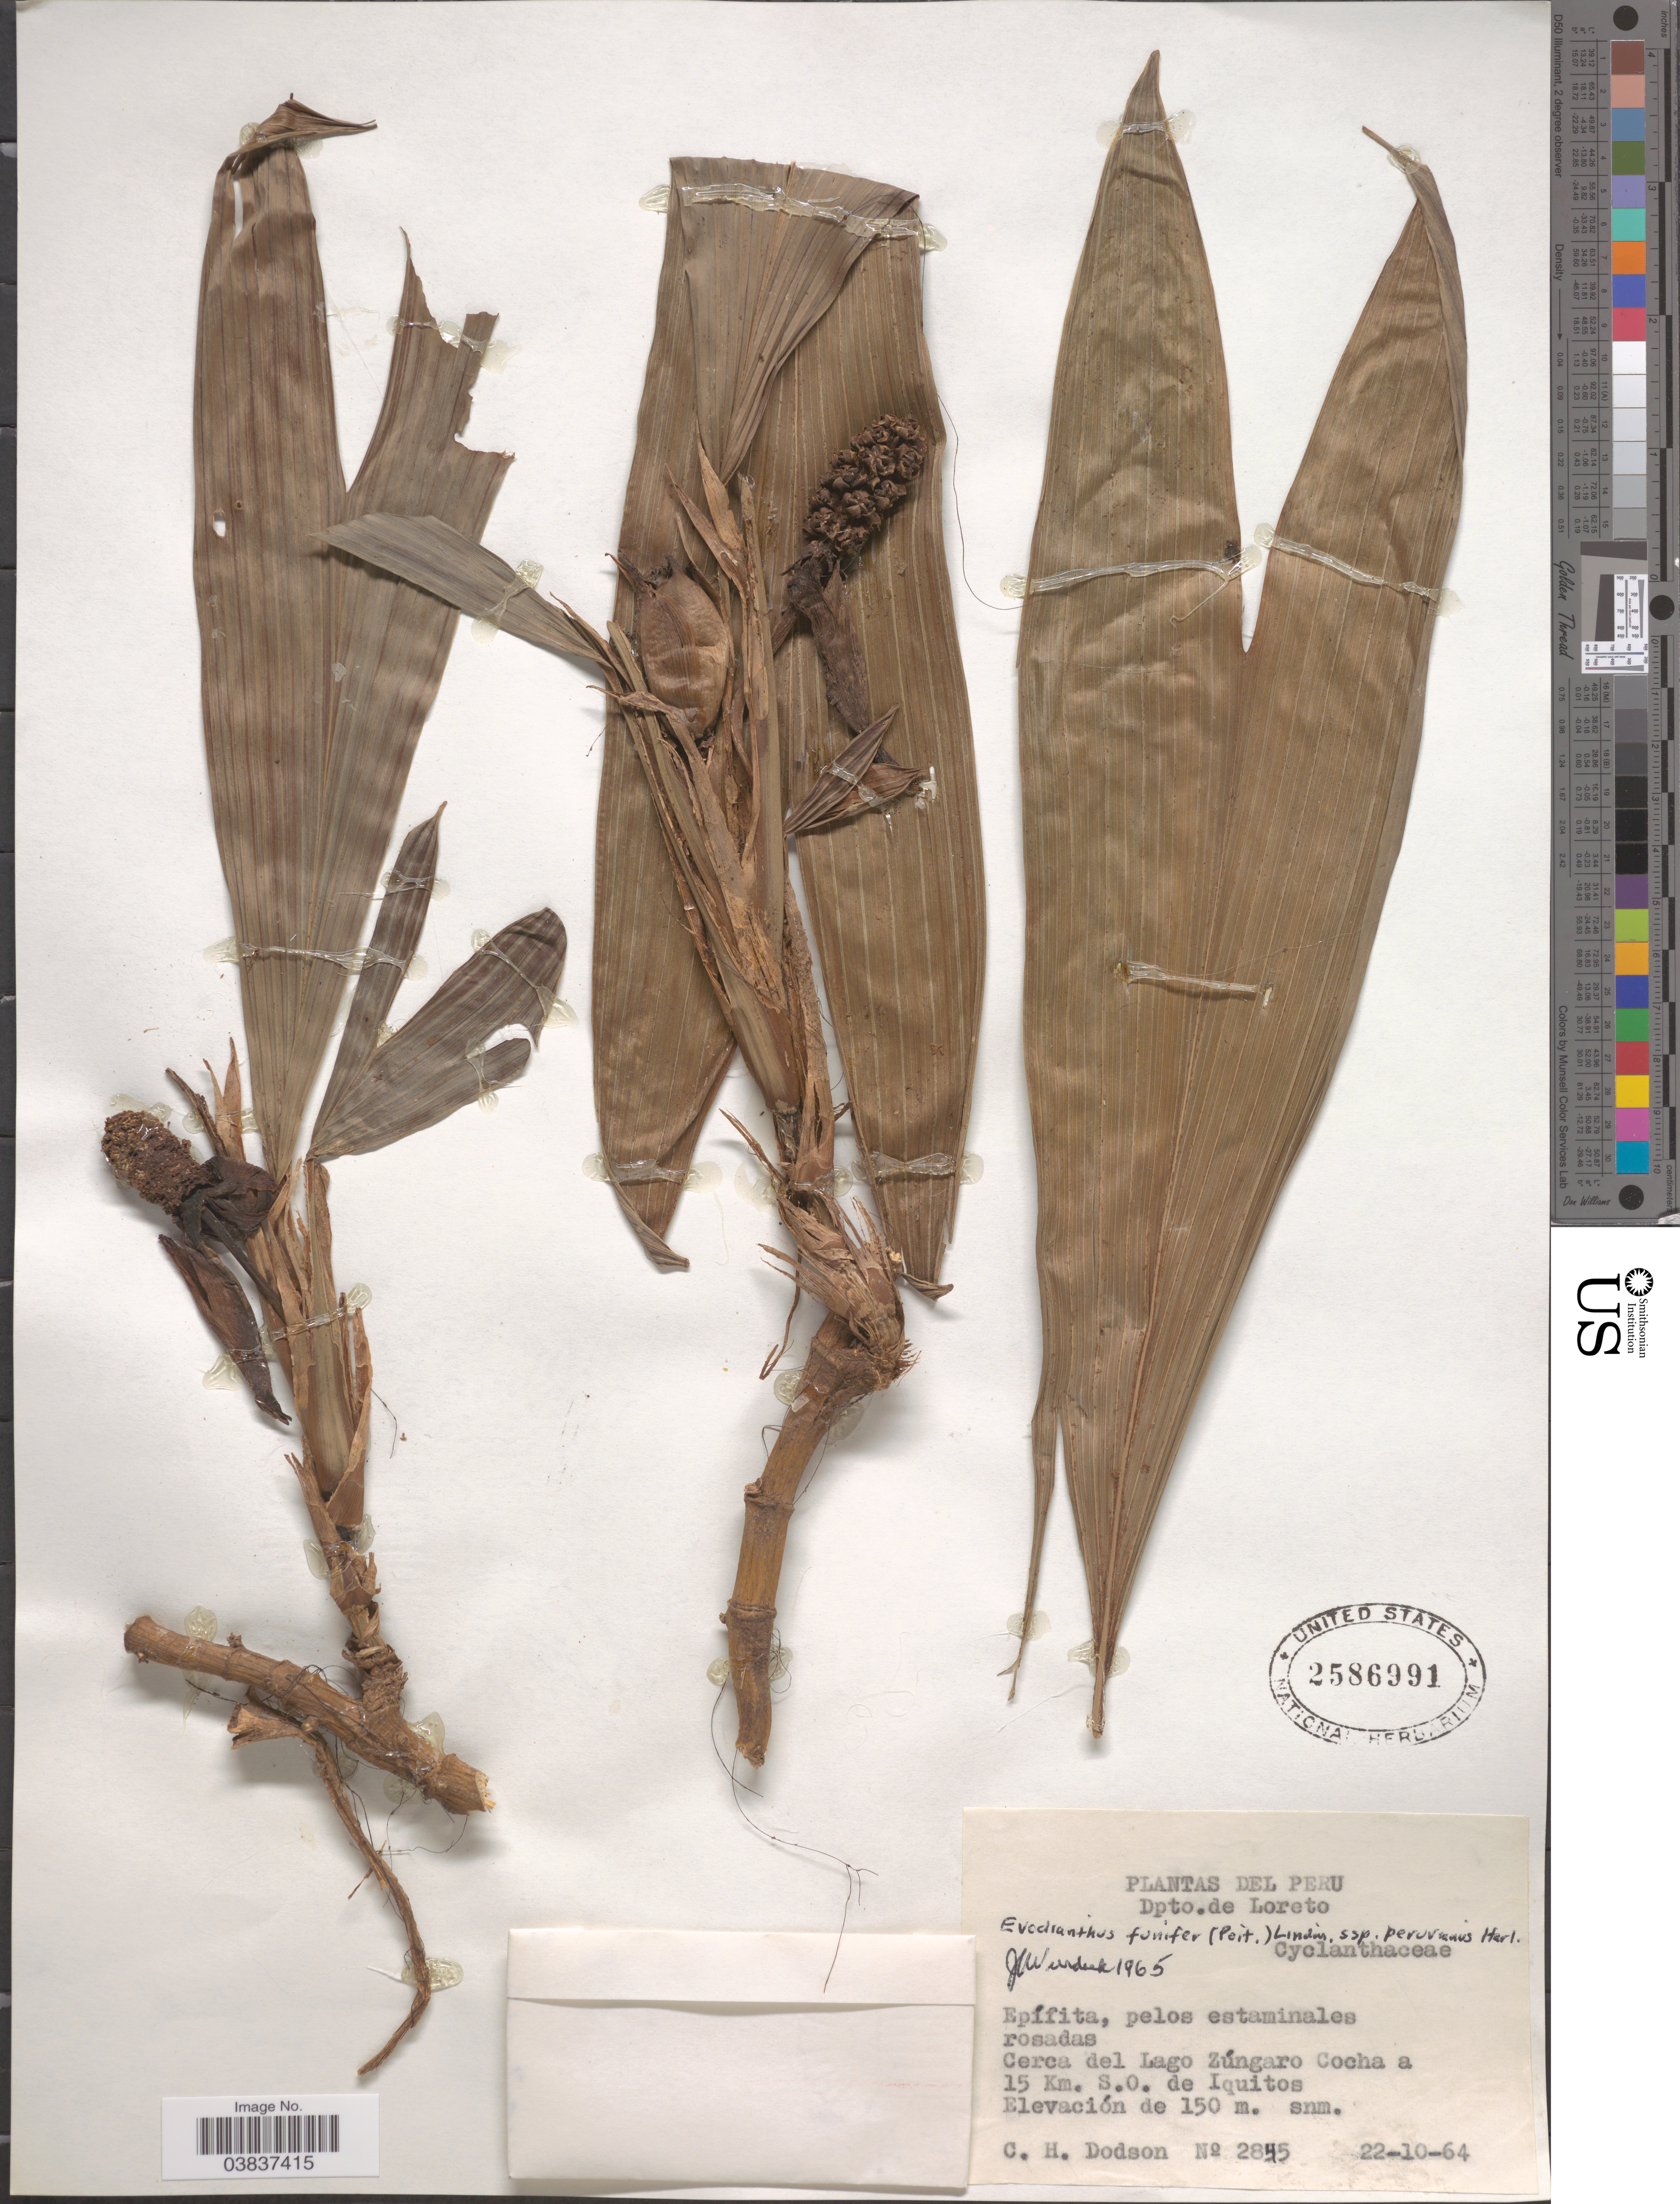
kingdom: Plantae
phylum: Tracheophyta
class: Liliopsida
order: Pandanales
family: Cyclanthaceae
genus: Evodianthus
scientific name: Evodianthus funifer subsp. peruvianus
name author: Harling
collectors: C. H. Dodson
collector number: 2845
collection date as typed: Transcribed d/m/y: 22/10/64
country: Peru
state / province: Loreto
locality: Dpto. de Loreto. Cerca del Lago Zúngaro Cocha a 15 Km. S.O. de Iquitos.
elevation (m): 150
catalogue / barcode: US 2586991